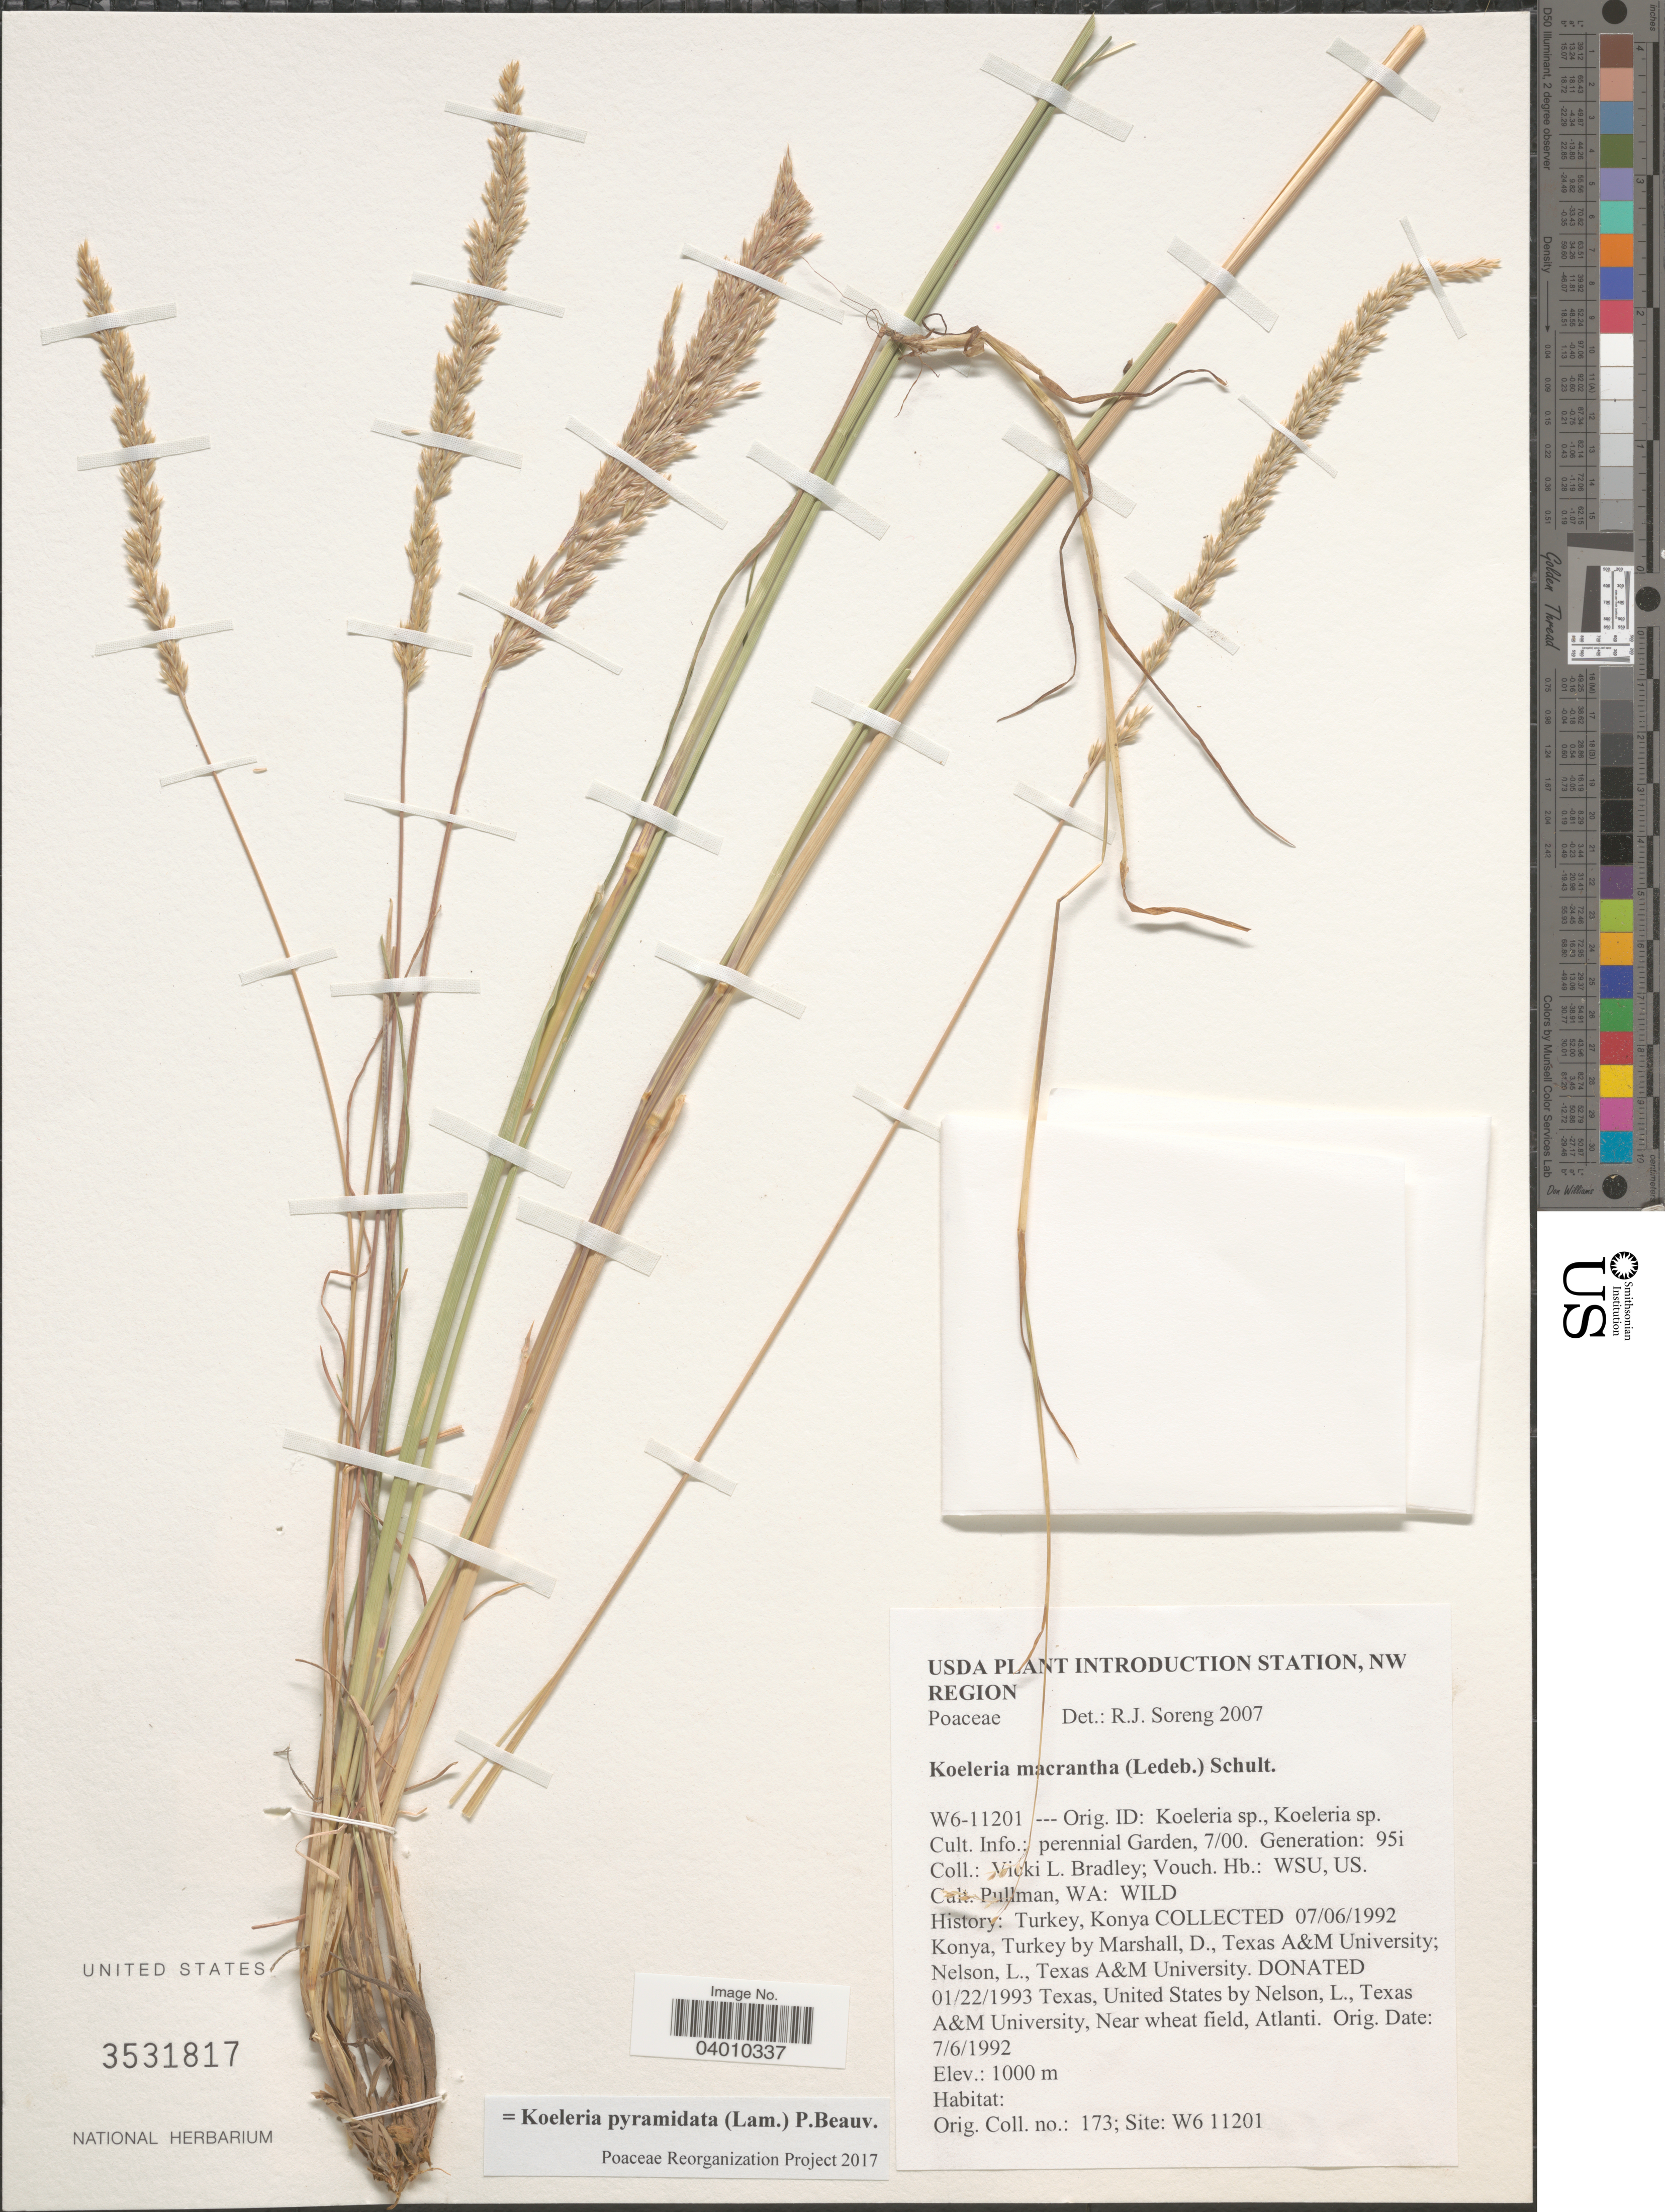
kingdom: Plantae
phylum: Tracheophyta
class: Liliopsida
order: Poales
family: Poaceae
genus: Koeleria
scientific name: Koeleria pyramidata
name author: (Lam.) P. Beauv.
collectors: V. Bradley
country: United States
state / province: Washington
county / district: Whitman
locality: Perennial Garden, 7/00. Pullman.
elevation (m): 1000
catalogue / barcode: US 3531817